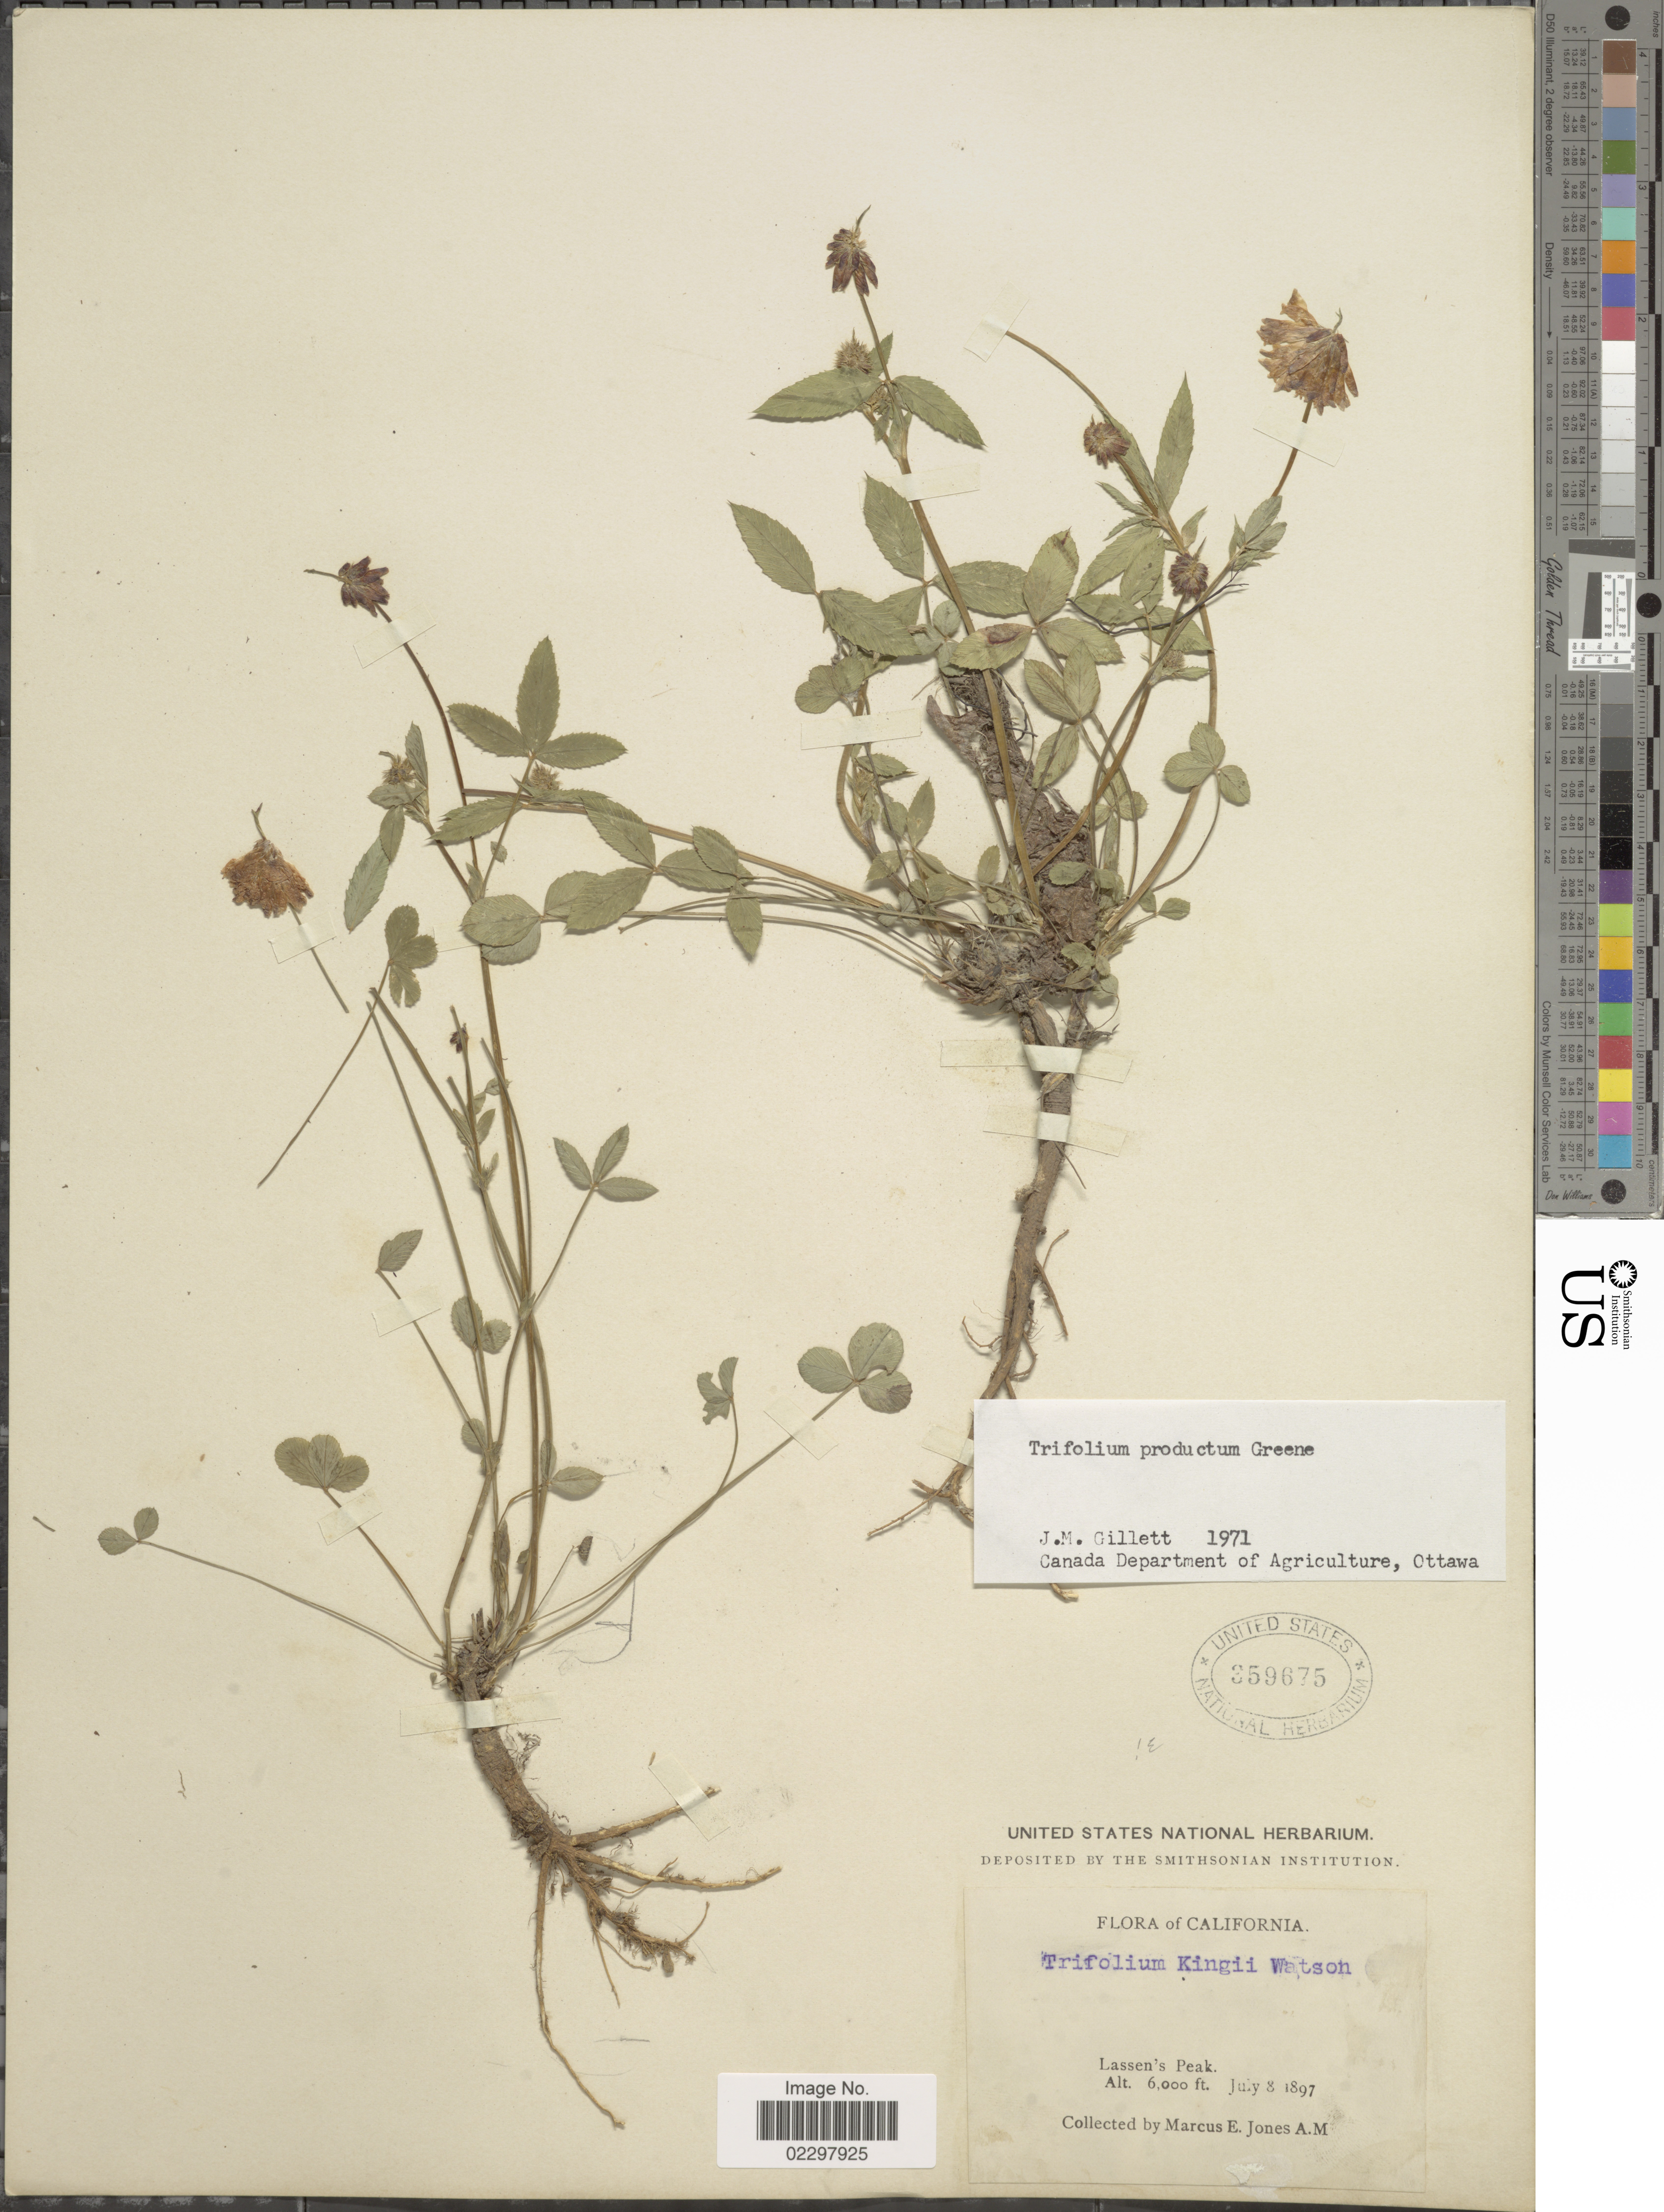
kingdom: Plantae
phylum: Tracheophyta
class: Magnoliopsida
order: Fabales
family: Fabaceae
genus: Trifolium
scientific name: Trifolium productum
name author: Greene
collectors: M. E. Jones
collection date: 1897-07-08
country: United States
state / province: California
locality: Lassen's Peak.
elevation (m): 1829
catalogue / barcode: US 359675